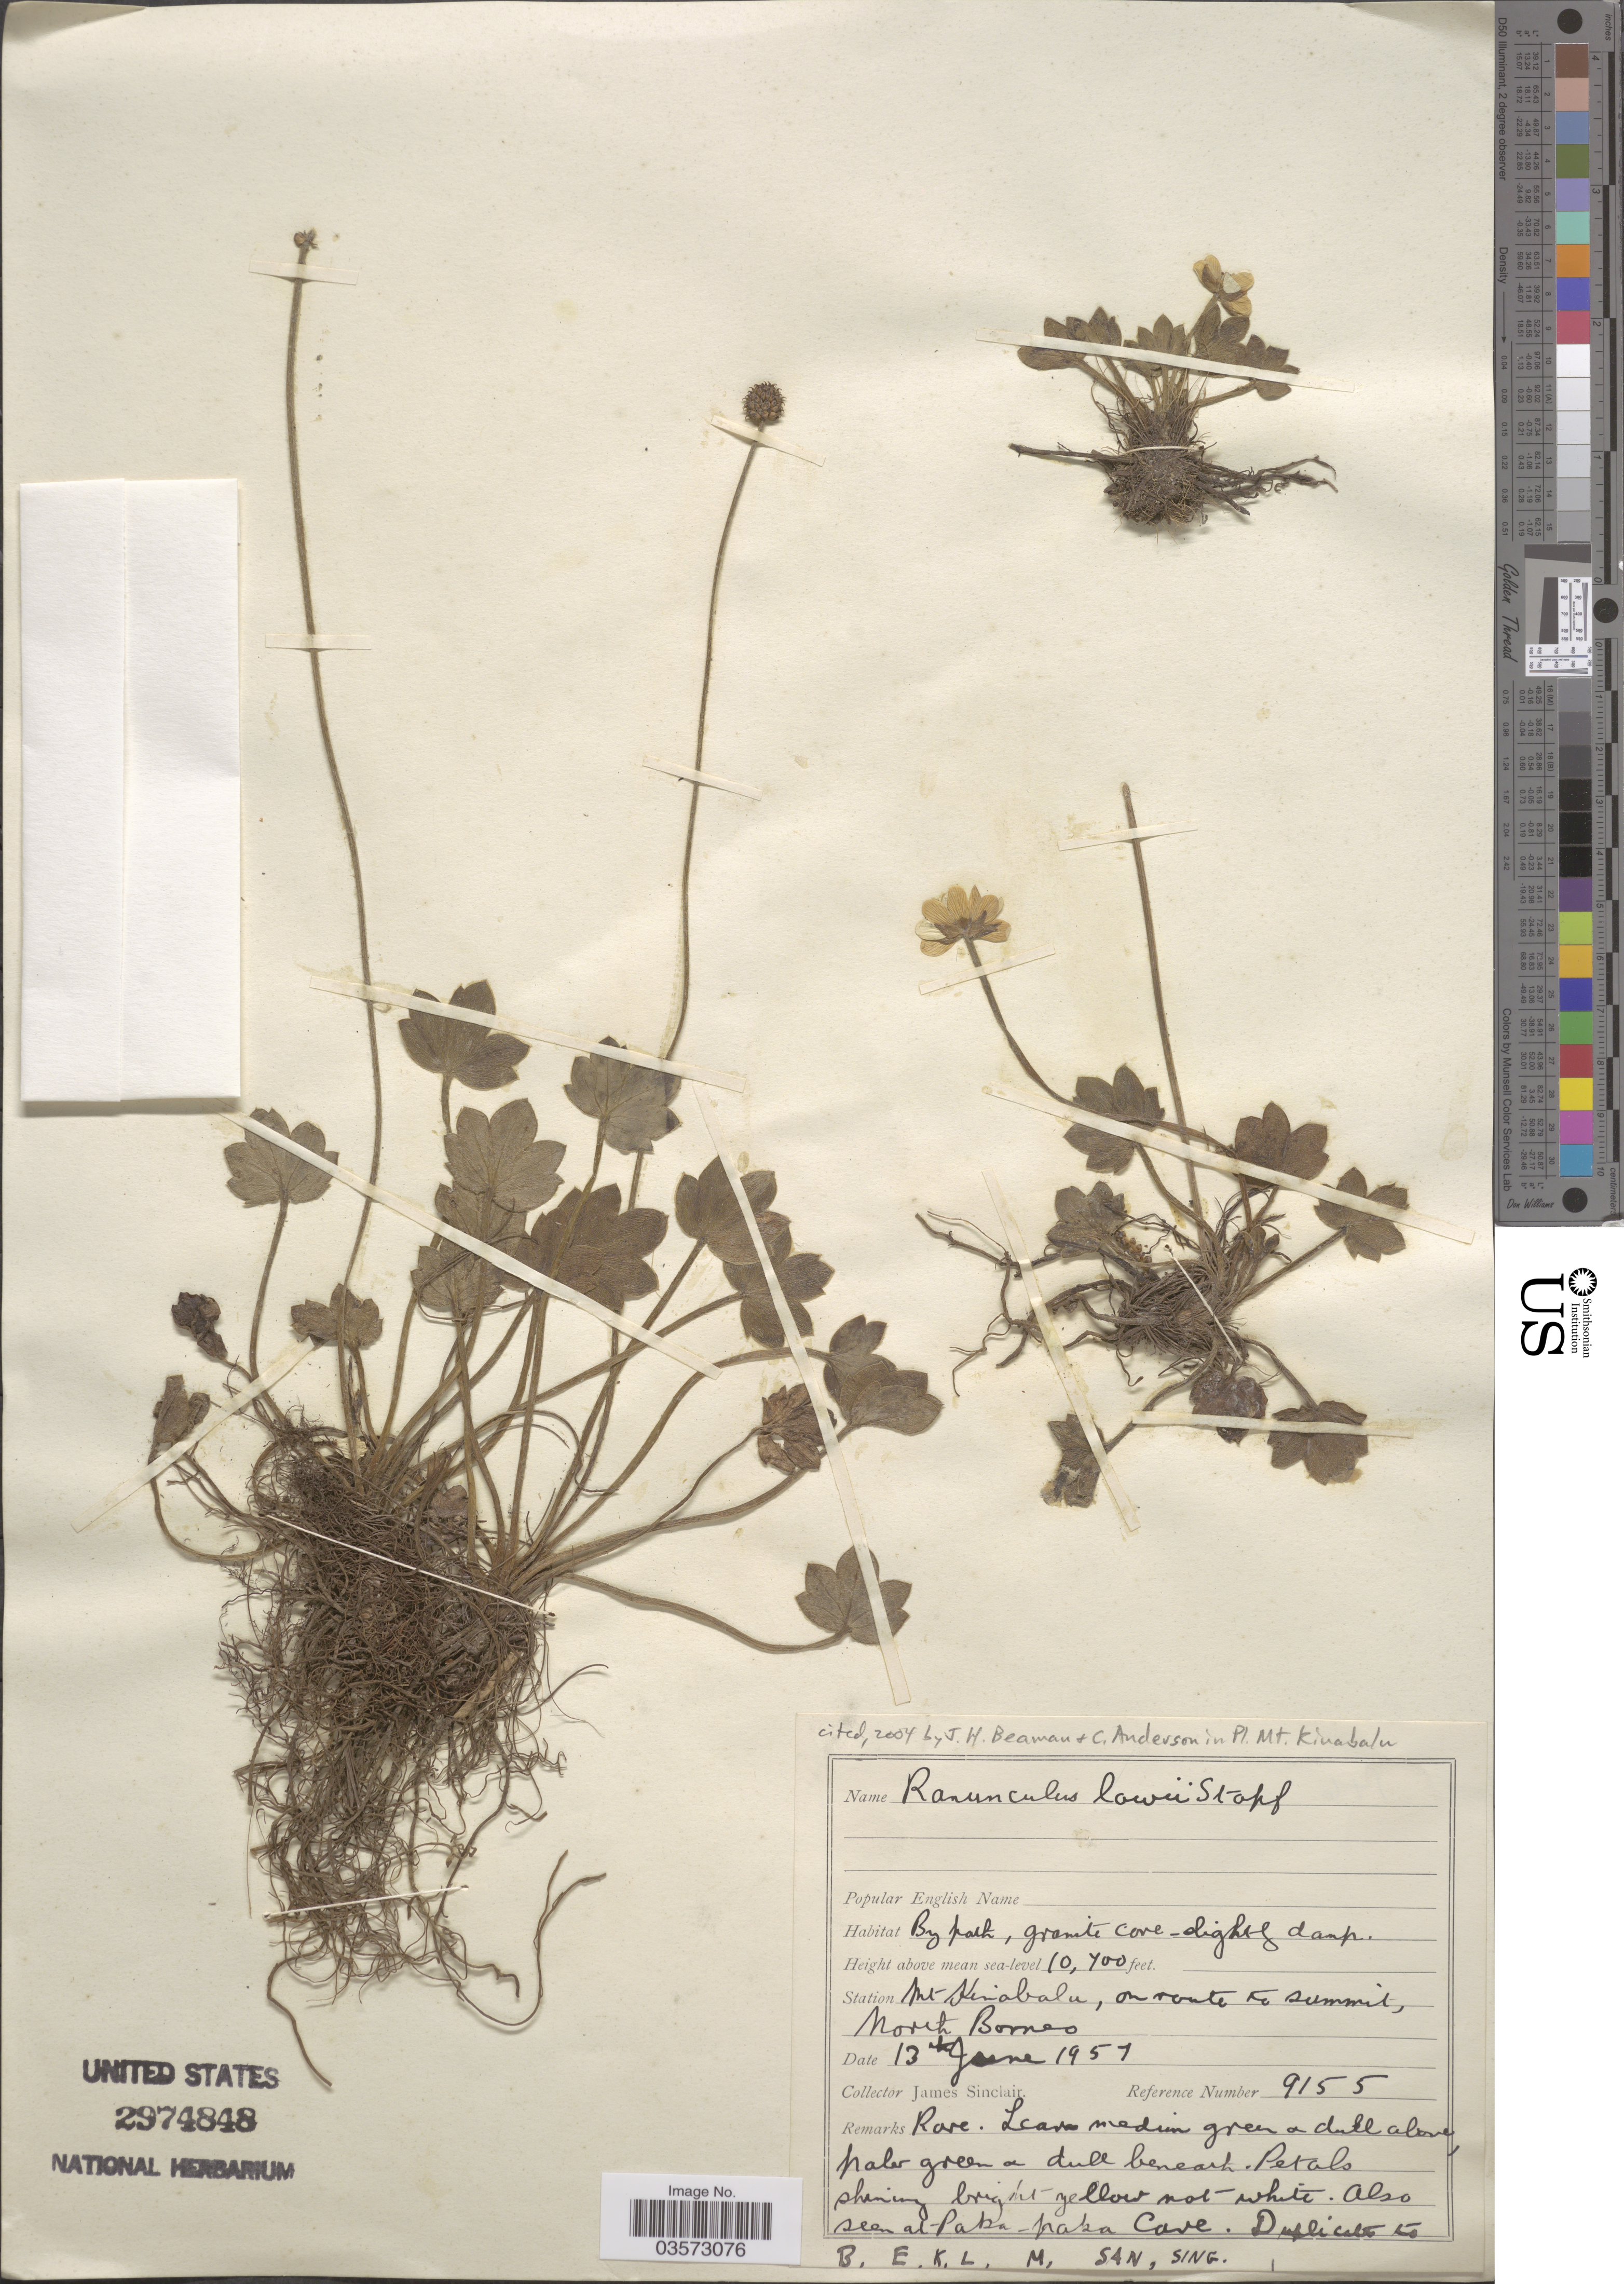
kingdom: Plantae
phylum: Tracheophyta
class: Magnoliopsida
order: Ranunculales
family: Ranunculaceae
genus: Ranunculus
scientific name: Ranunculus lowii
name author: Stapf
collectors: J. Sinclair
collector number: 9155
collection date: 1951-06-13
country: Malaysia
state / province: Sabah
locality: Station Mt Kinabalu, on route to summit, North Borneo.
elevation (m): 3261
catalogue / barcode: US 2974848